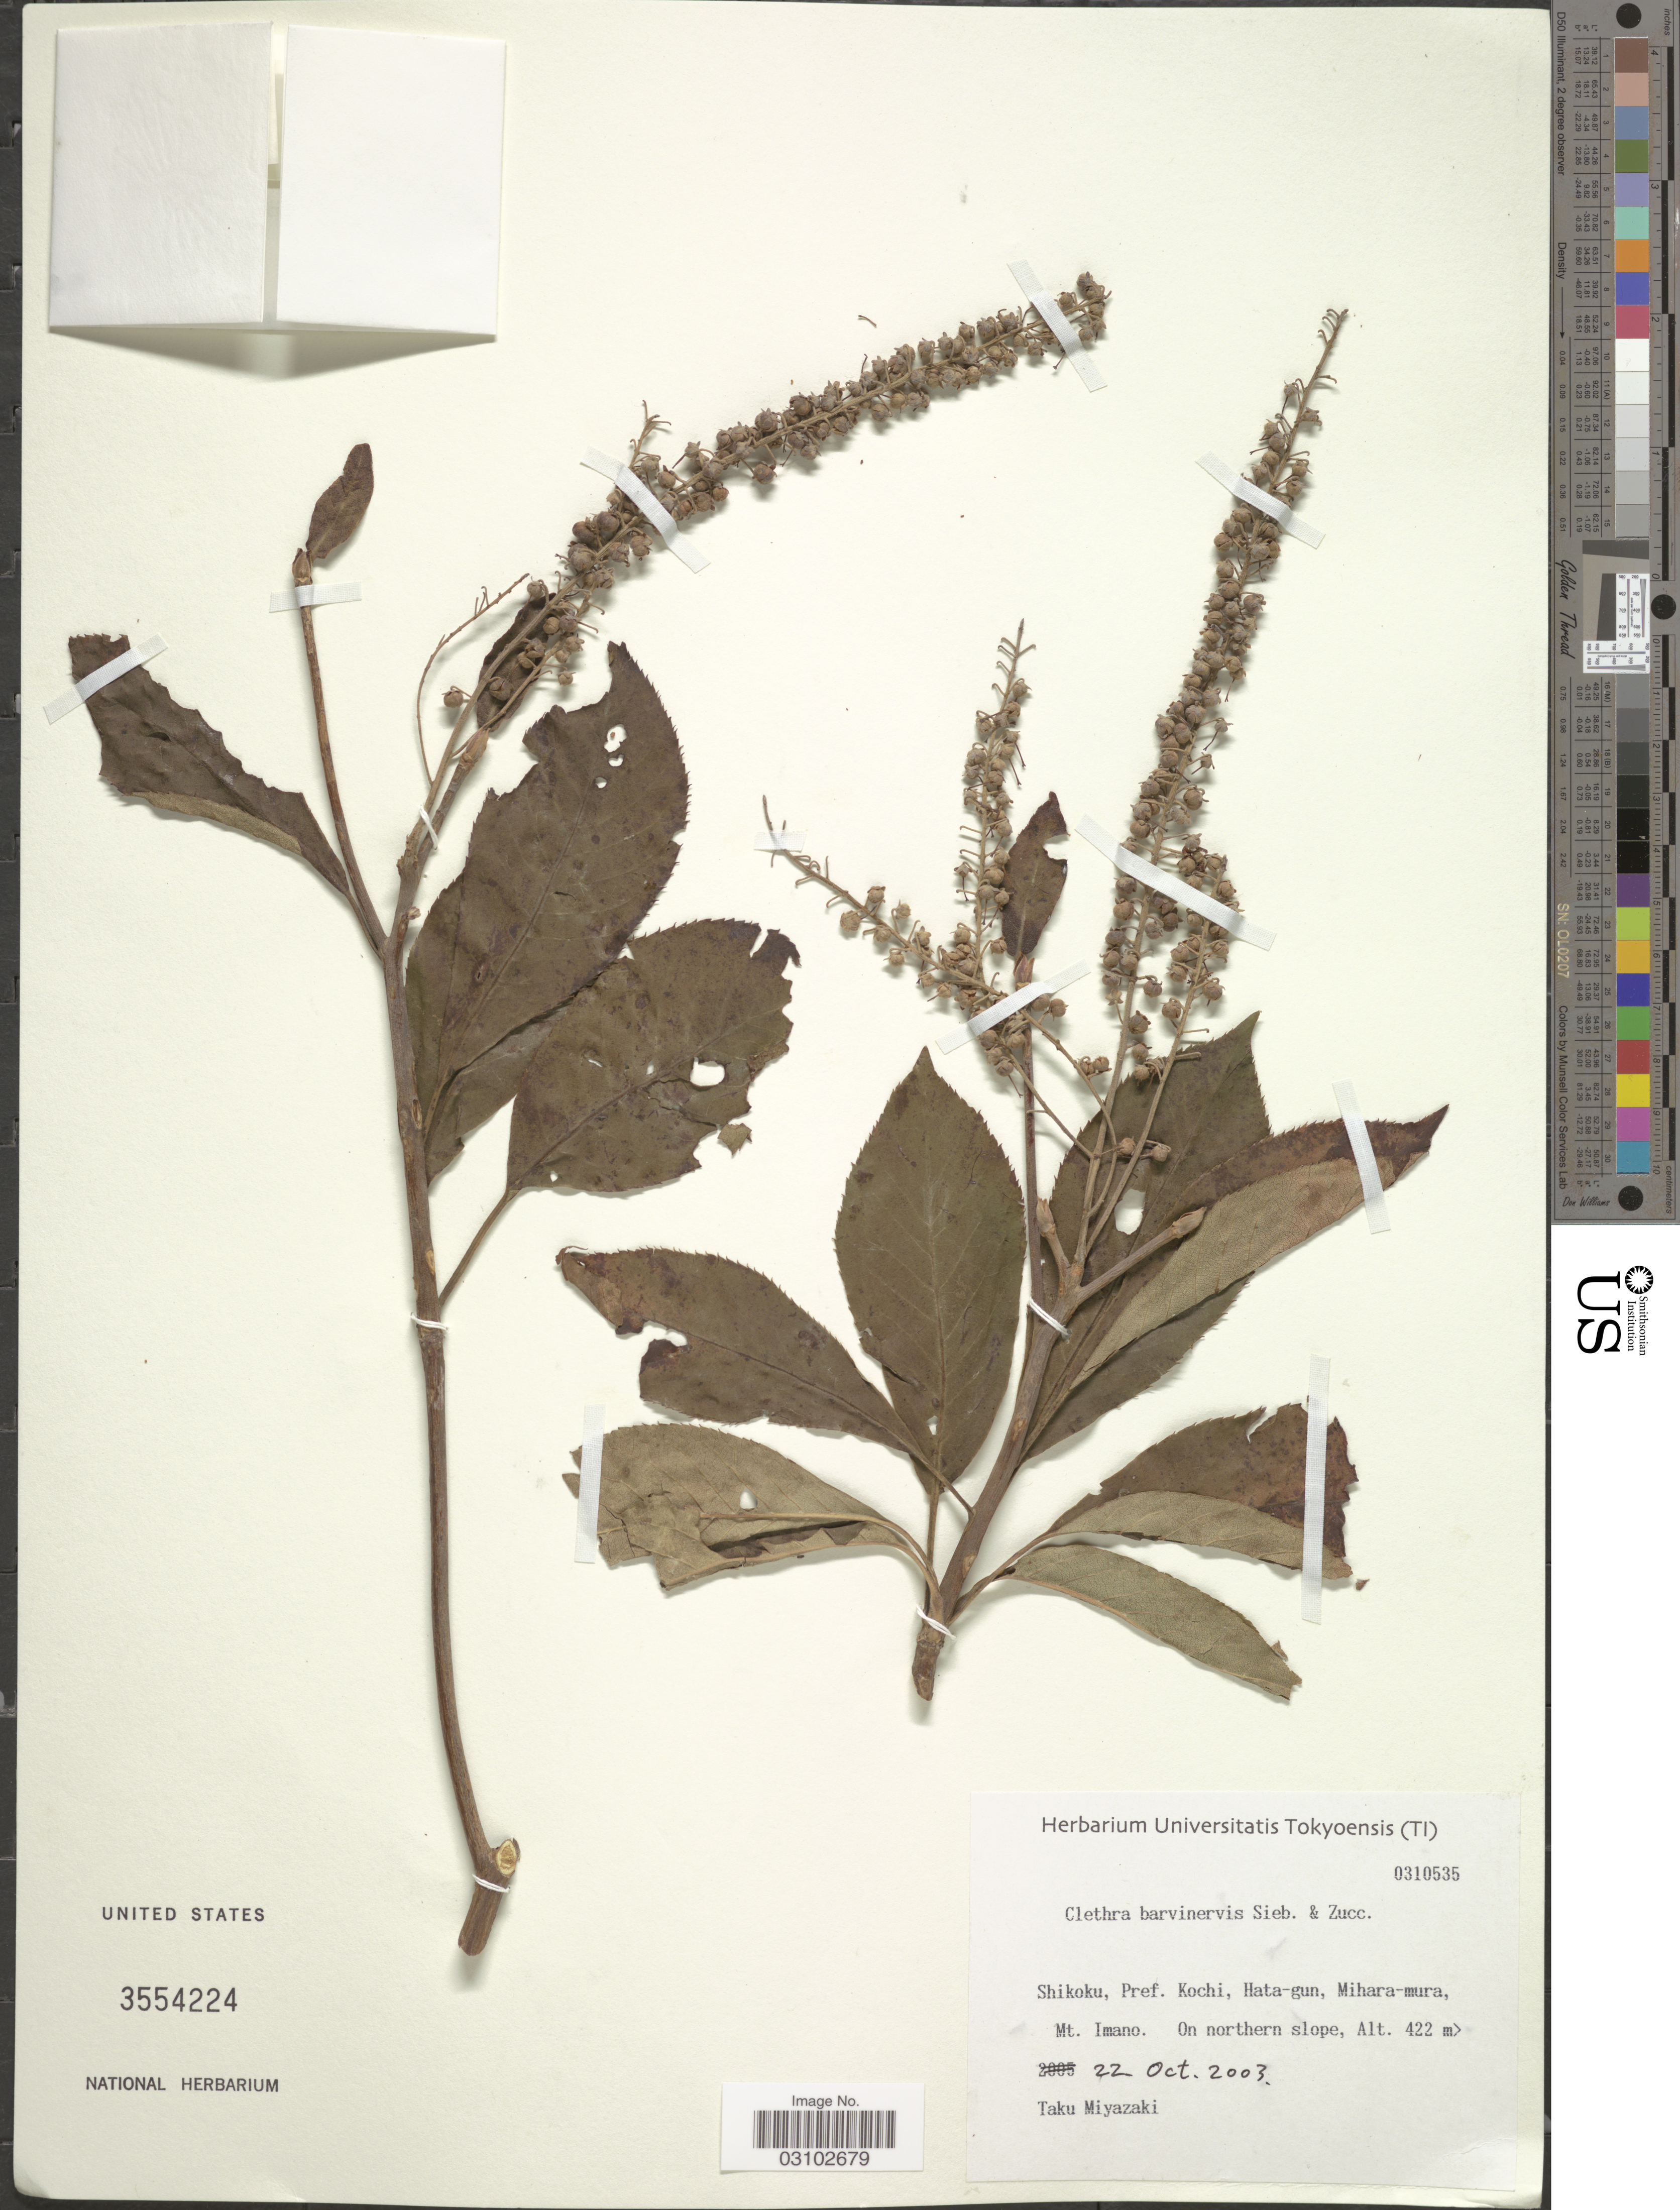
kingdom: Plantae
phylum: Tracheophyta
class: Magnoliopsida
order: Ericales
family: Clethraceae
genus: Clethra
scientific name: Clethra barbinervis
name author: Siebold & Zucc.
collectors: T. Miyazaki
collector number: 0310535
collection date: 2003-10-22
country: Japan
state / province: Koti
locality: Shikoku, Pref. Kochi, Hata-gun, Mihara-mura, Mt. Imano. On northern slope.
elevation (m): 422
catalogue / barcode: US 3554224